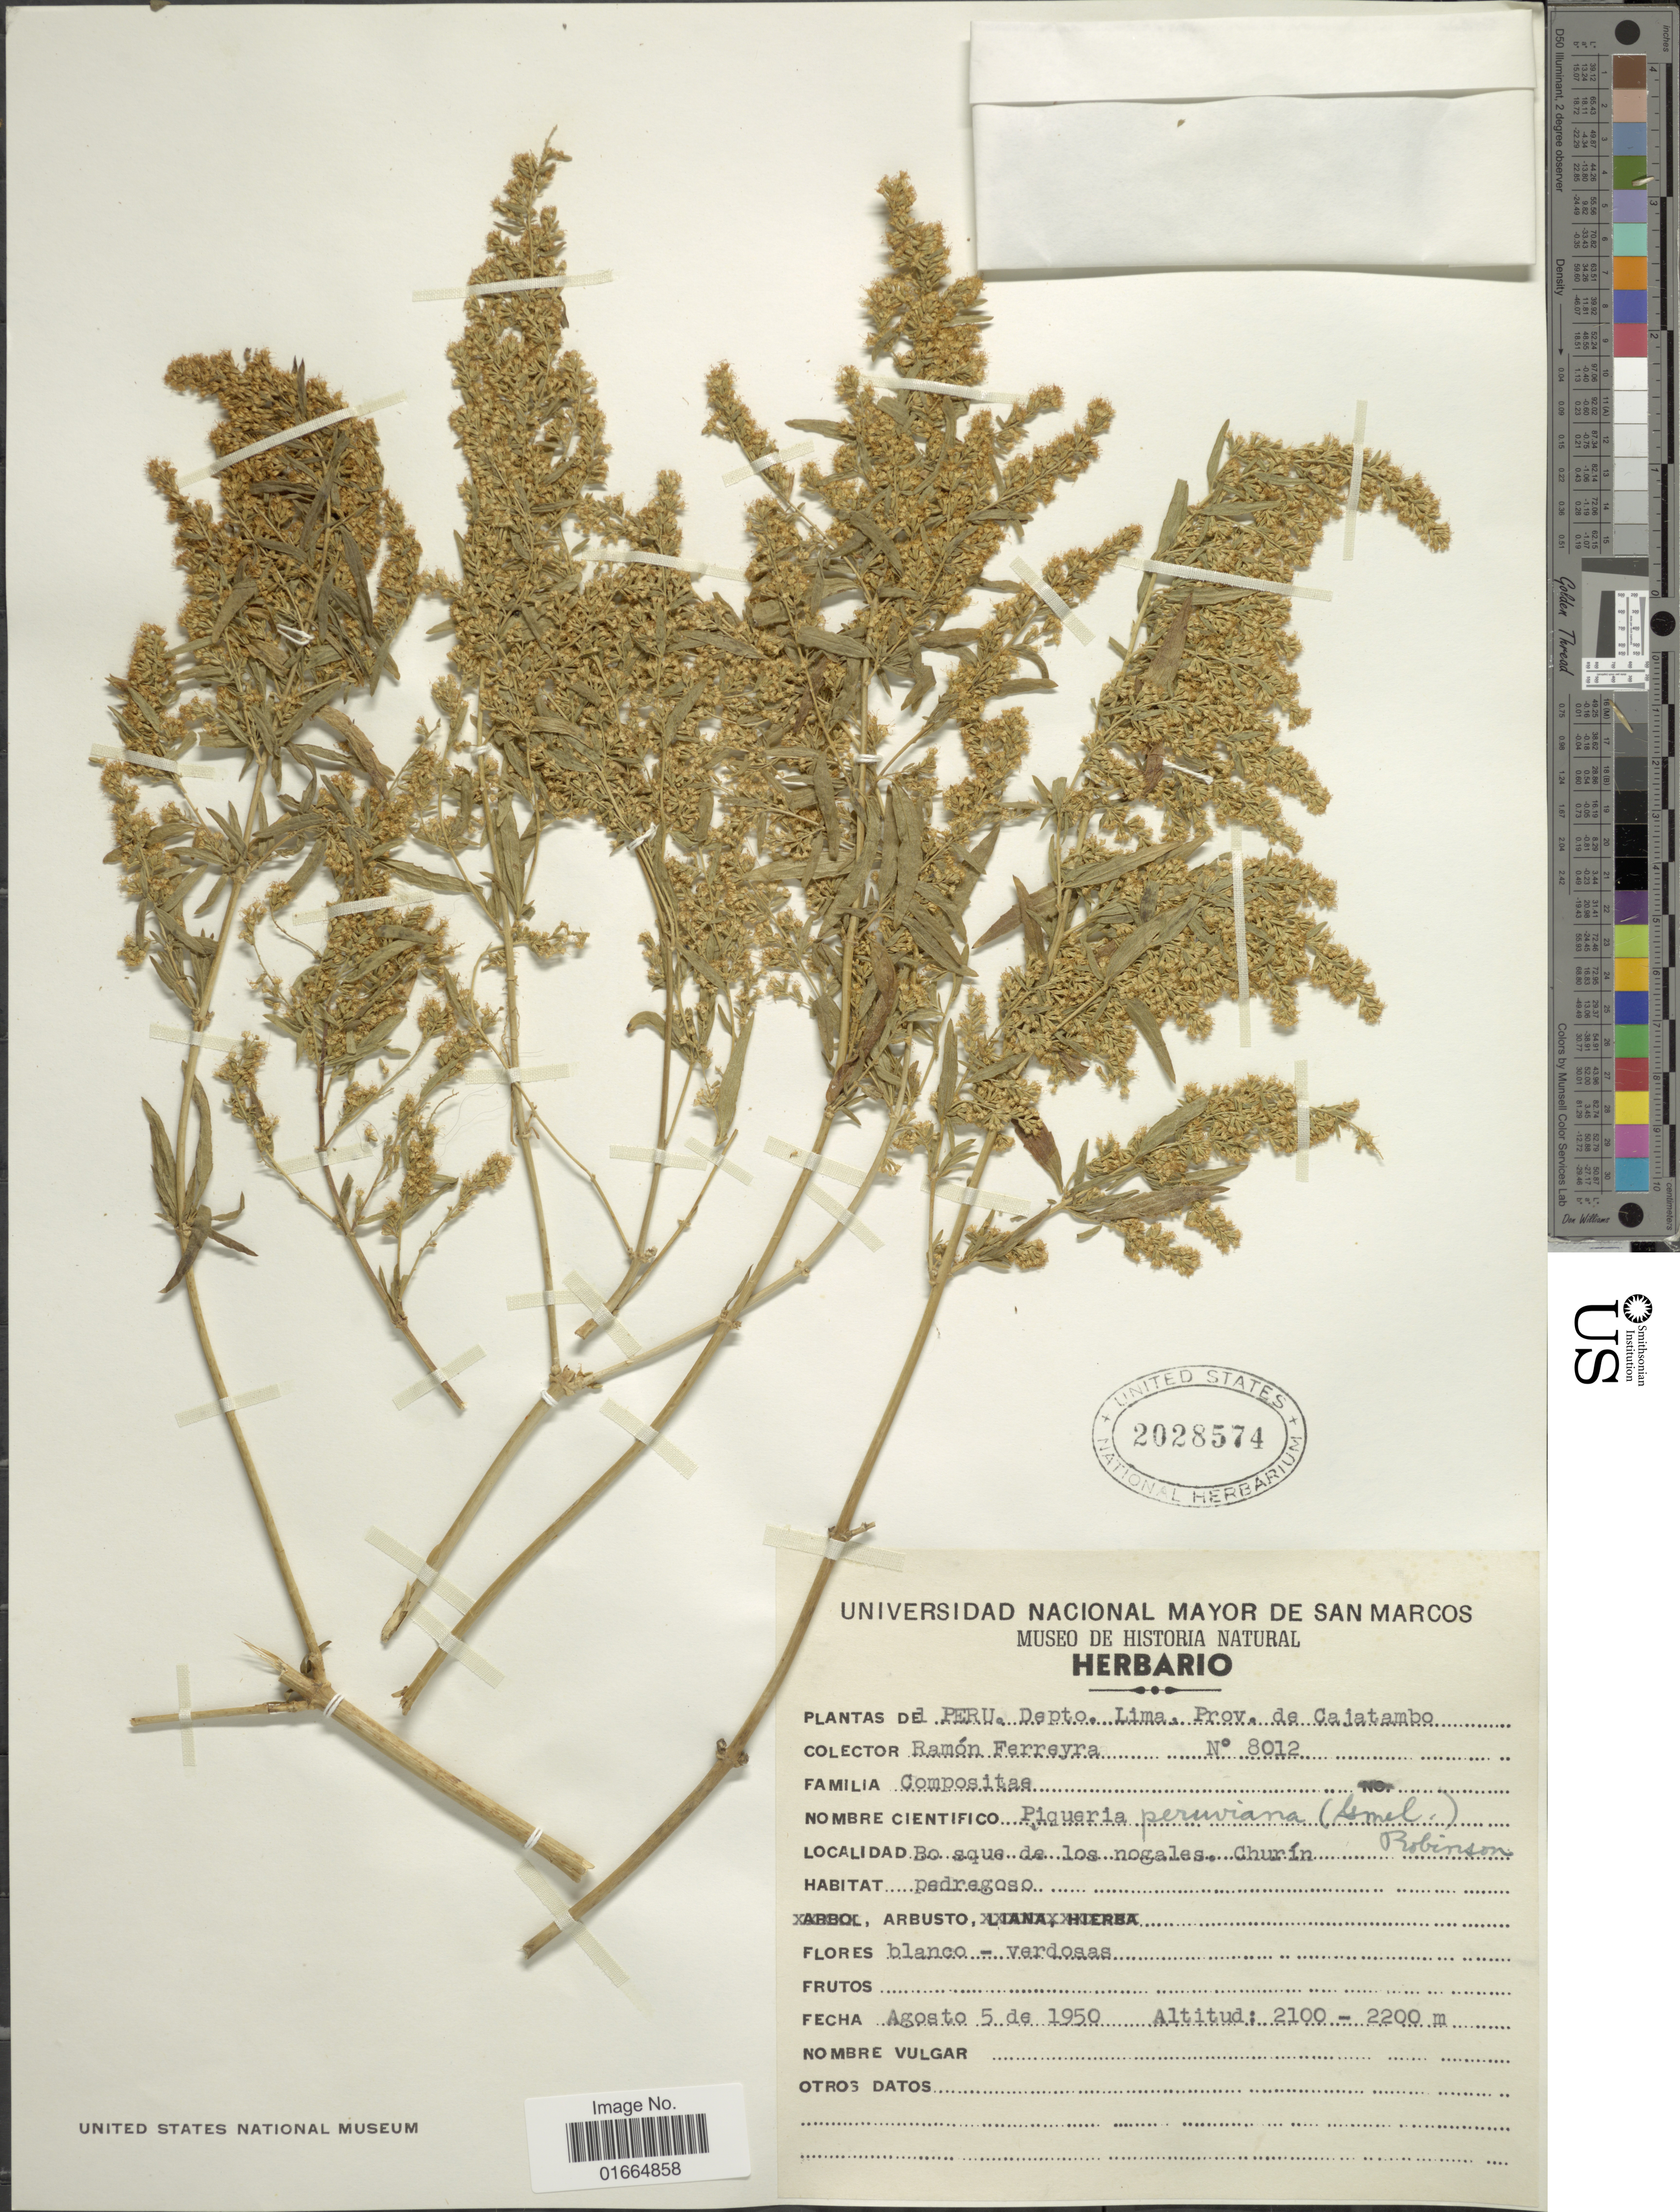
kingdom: Plantae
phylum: Tracheophyta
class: Magnoliopsida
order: Asterales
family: Asteraceae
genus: Ophryosporus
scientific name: Ophryosporus peruvianus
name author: (J.F. Gmel.) R.M. King & H. Rob.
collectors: R. A. Ferreyra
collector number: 8012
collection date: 1950-08-05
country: Peru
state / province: Lima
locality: Depto. Lima. Prov. de Cajatambo. Bosque de los nogales. Churín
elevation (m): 2100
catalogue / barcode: US 2028574